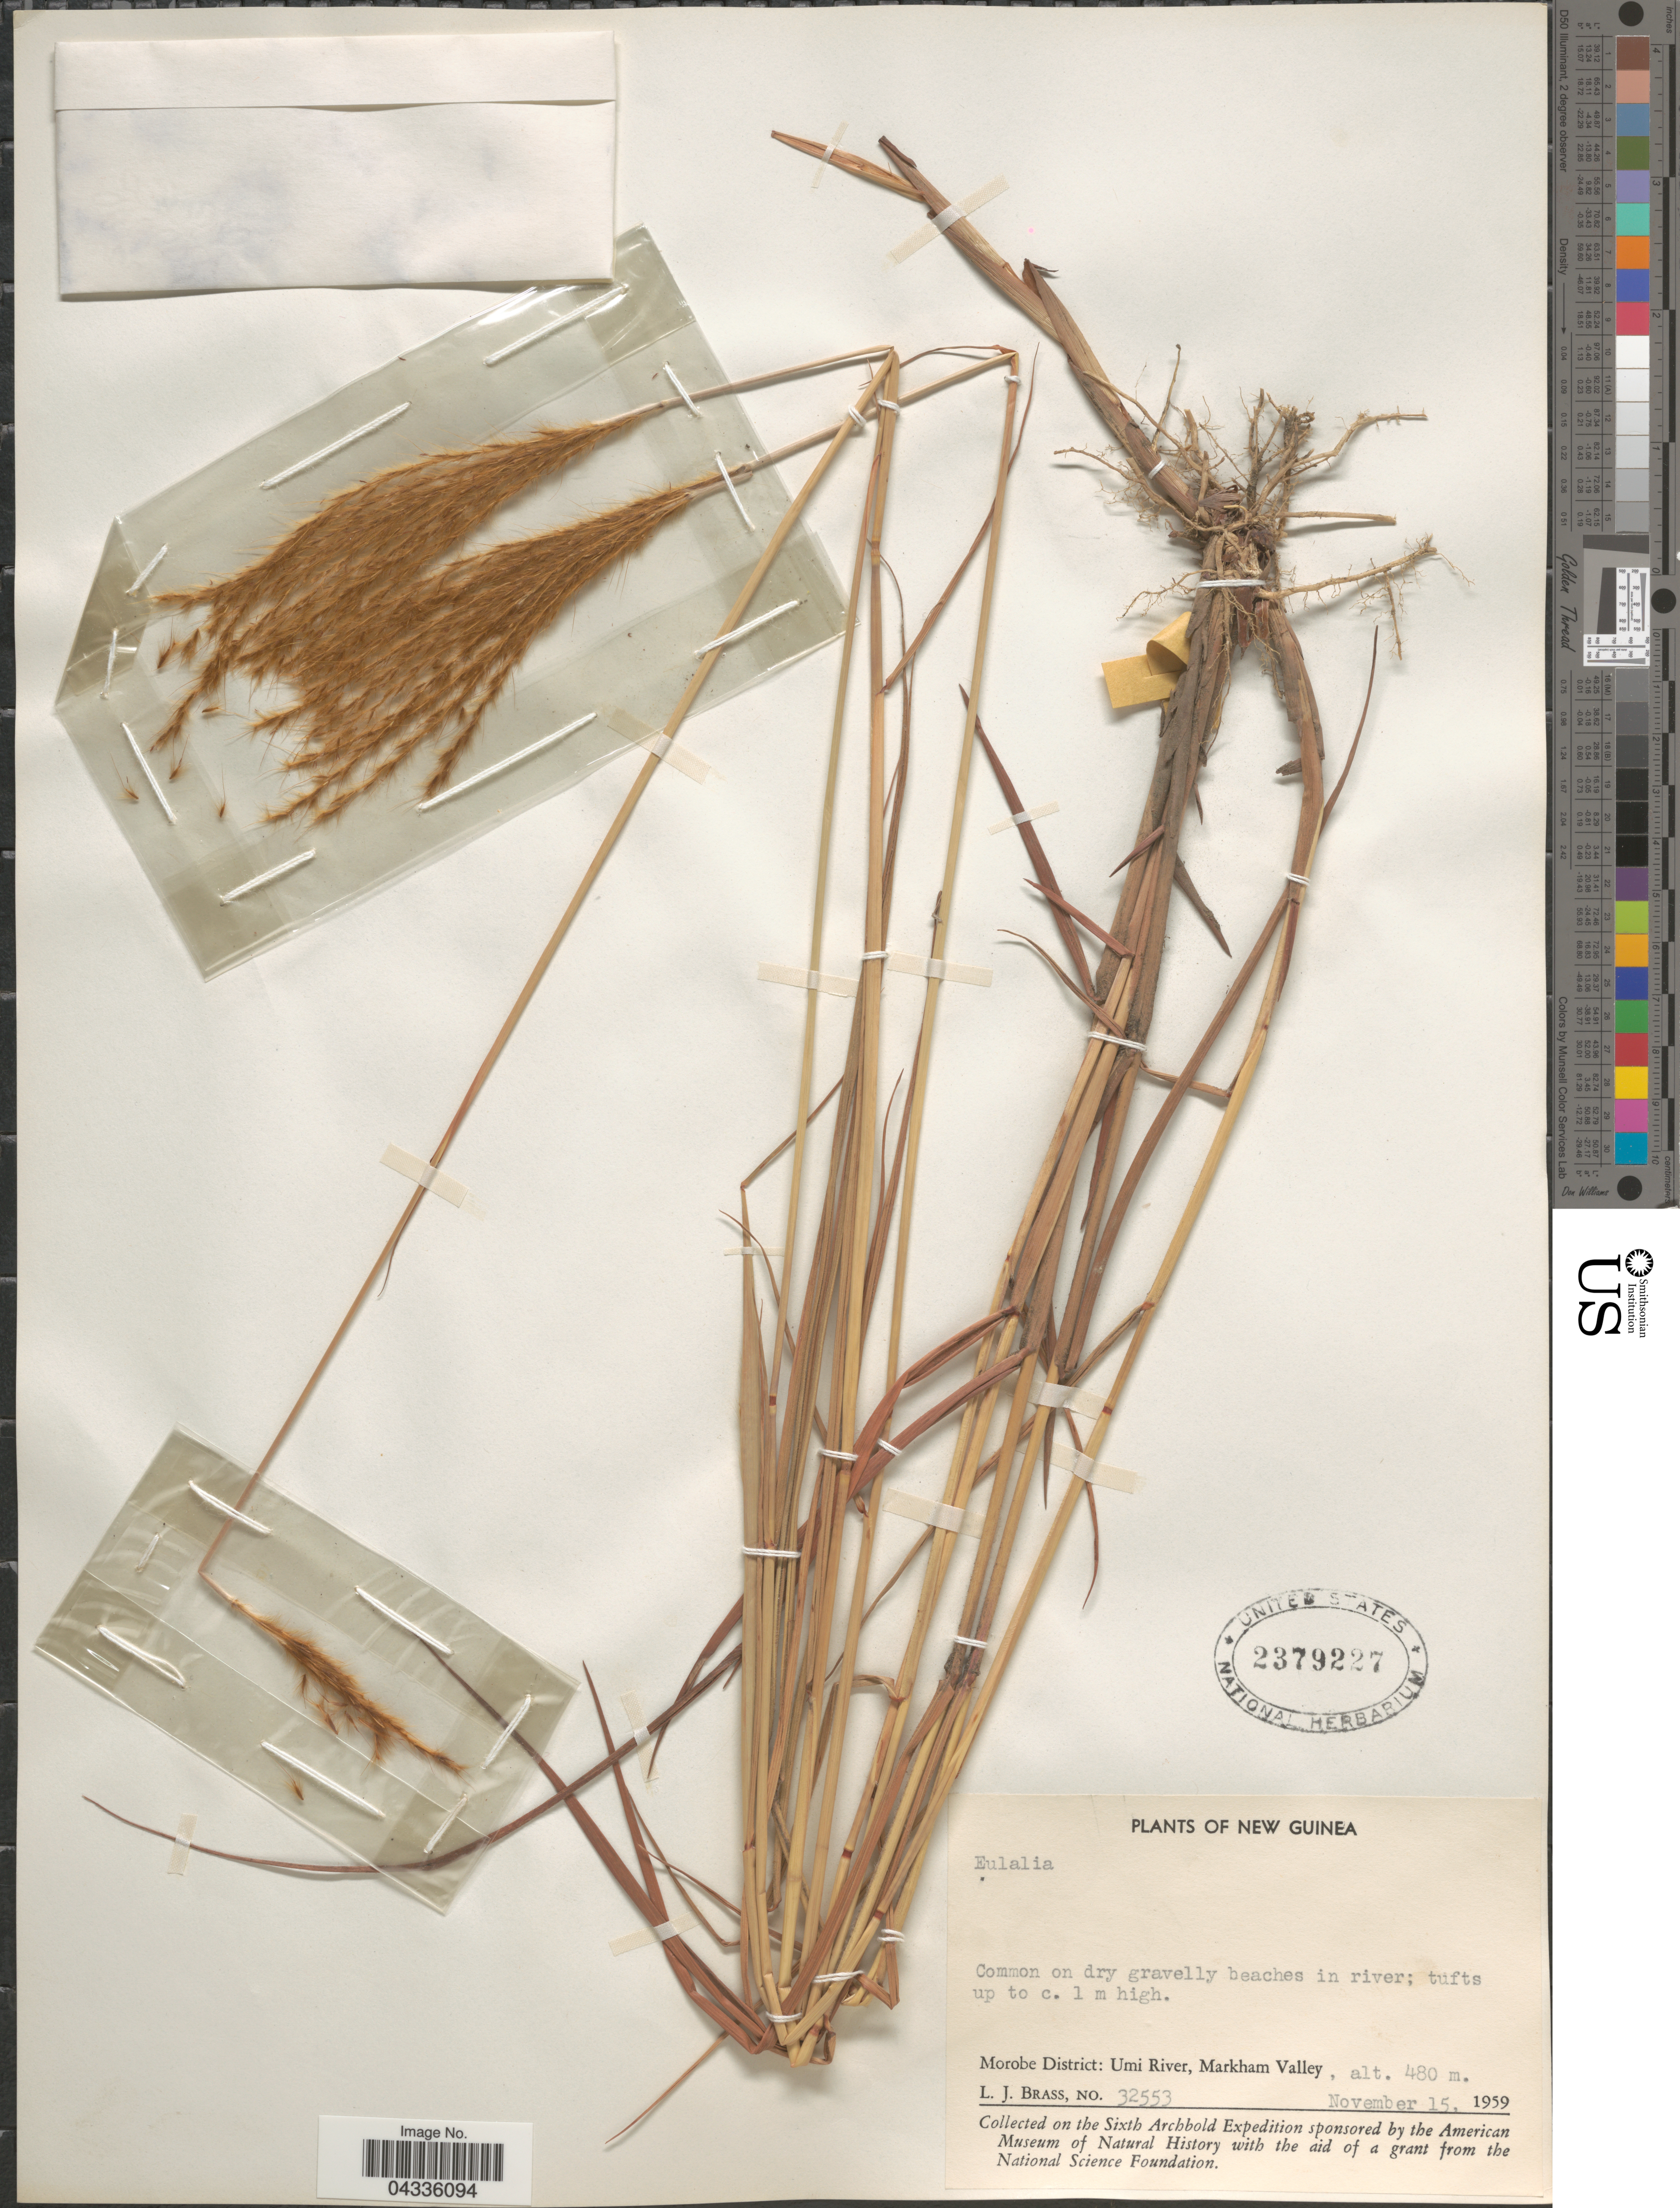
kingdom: Plantae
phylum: Tracheophyta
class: Liliopsida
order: Poales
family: Poaceae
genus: Eulalia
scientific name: Eulalia sp.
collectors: L. J. Brass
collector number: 32553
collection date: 1959-11-15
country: Papua New Guinea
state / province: Morobe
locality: New Guinea. Morobe District: Umi River, Markham Valley.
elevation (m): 480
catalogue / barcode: US 2379227